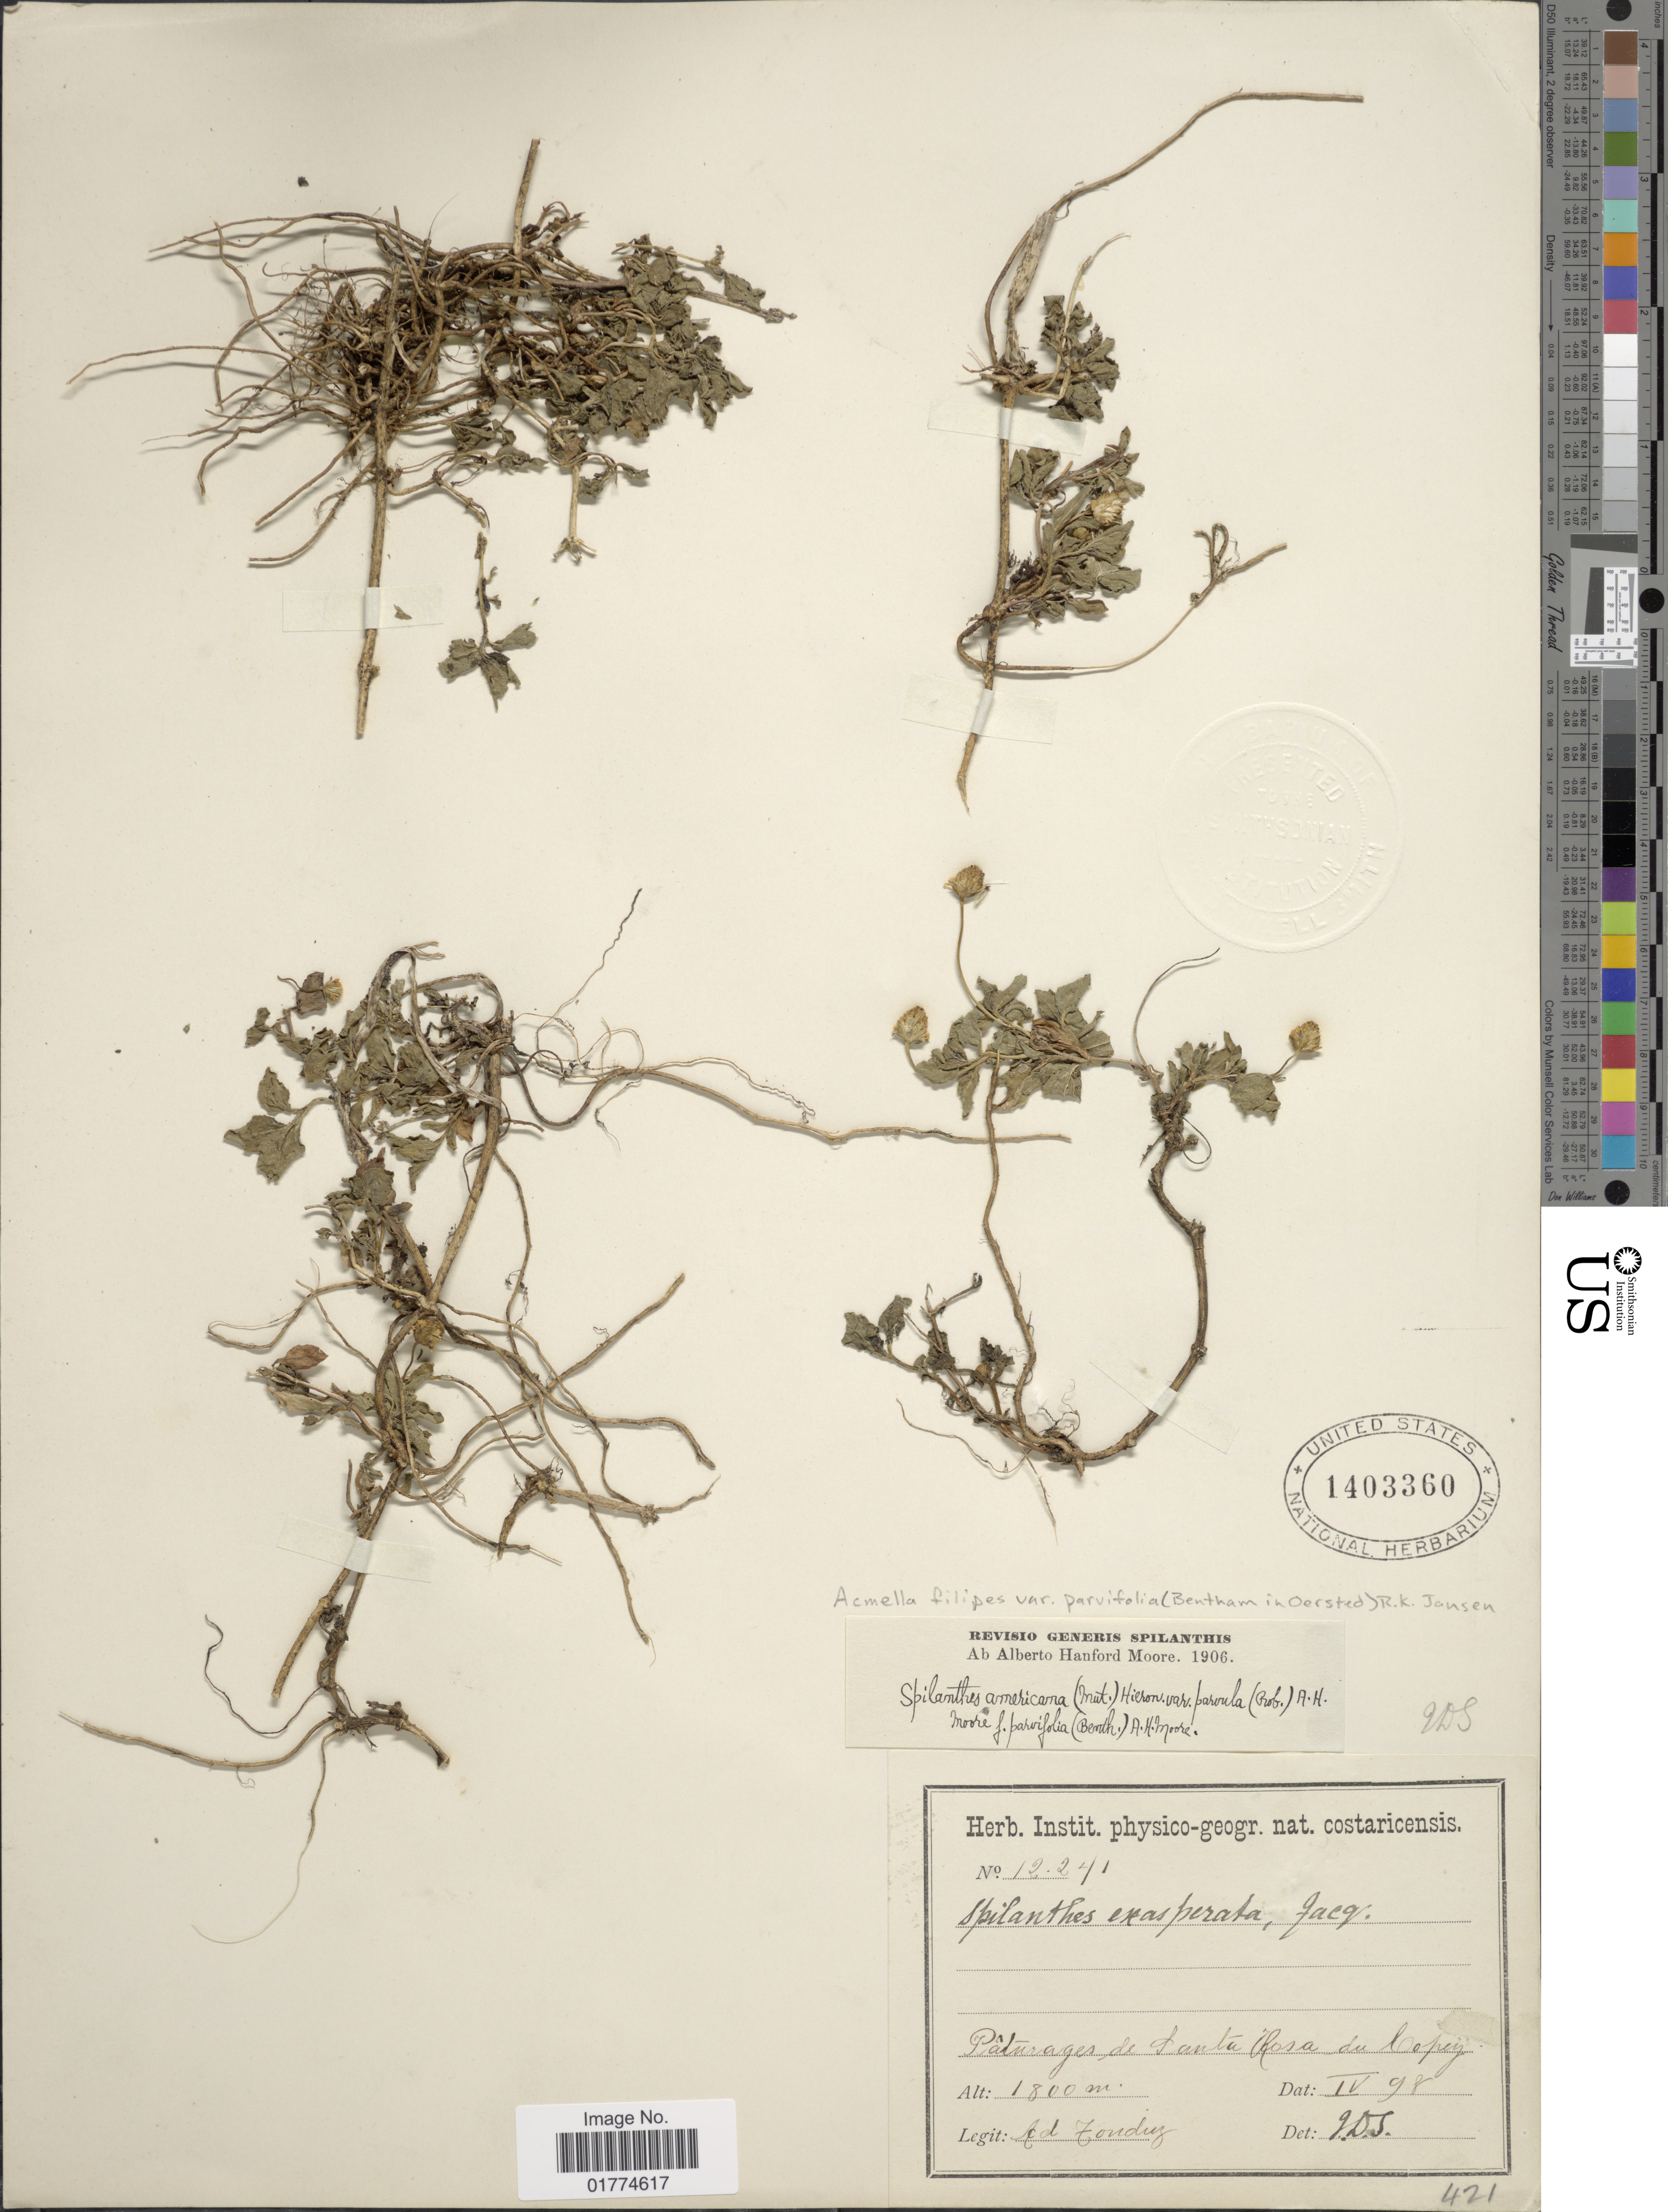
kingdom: Plantae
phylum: Tracheophyta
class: Magnoliopsida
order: Asterales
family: Asteraceae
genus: Acmella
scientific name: Acmella filipes var. parvifolia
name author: (Greenm.) R.K. Jansen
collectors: A. Tonduz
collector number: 12241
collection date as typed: Transcribed d/m/y: /4/98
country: Costa Rica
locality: Pâturages de Santa Rosa du Copey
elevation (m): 1800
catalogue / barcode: US 1403360